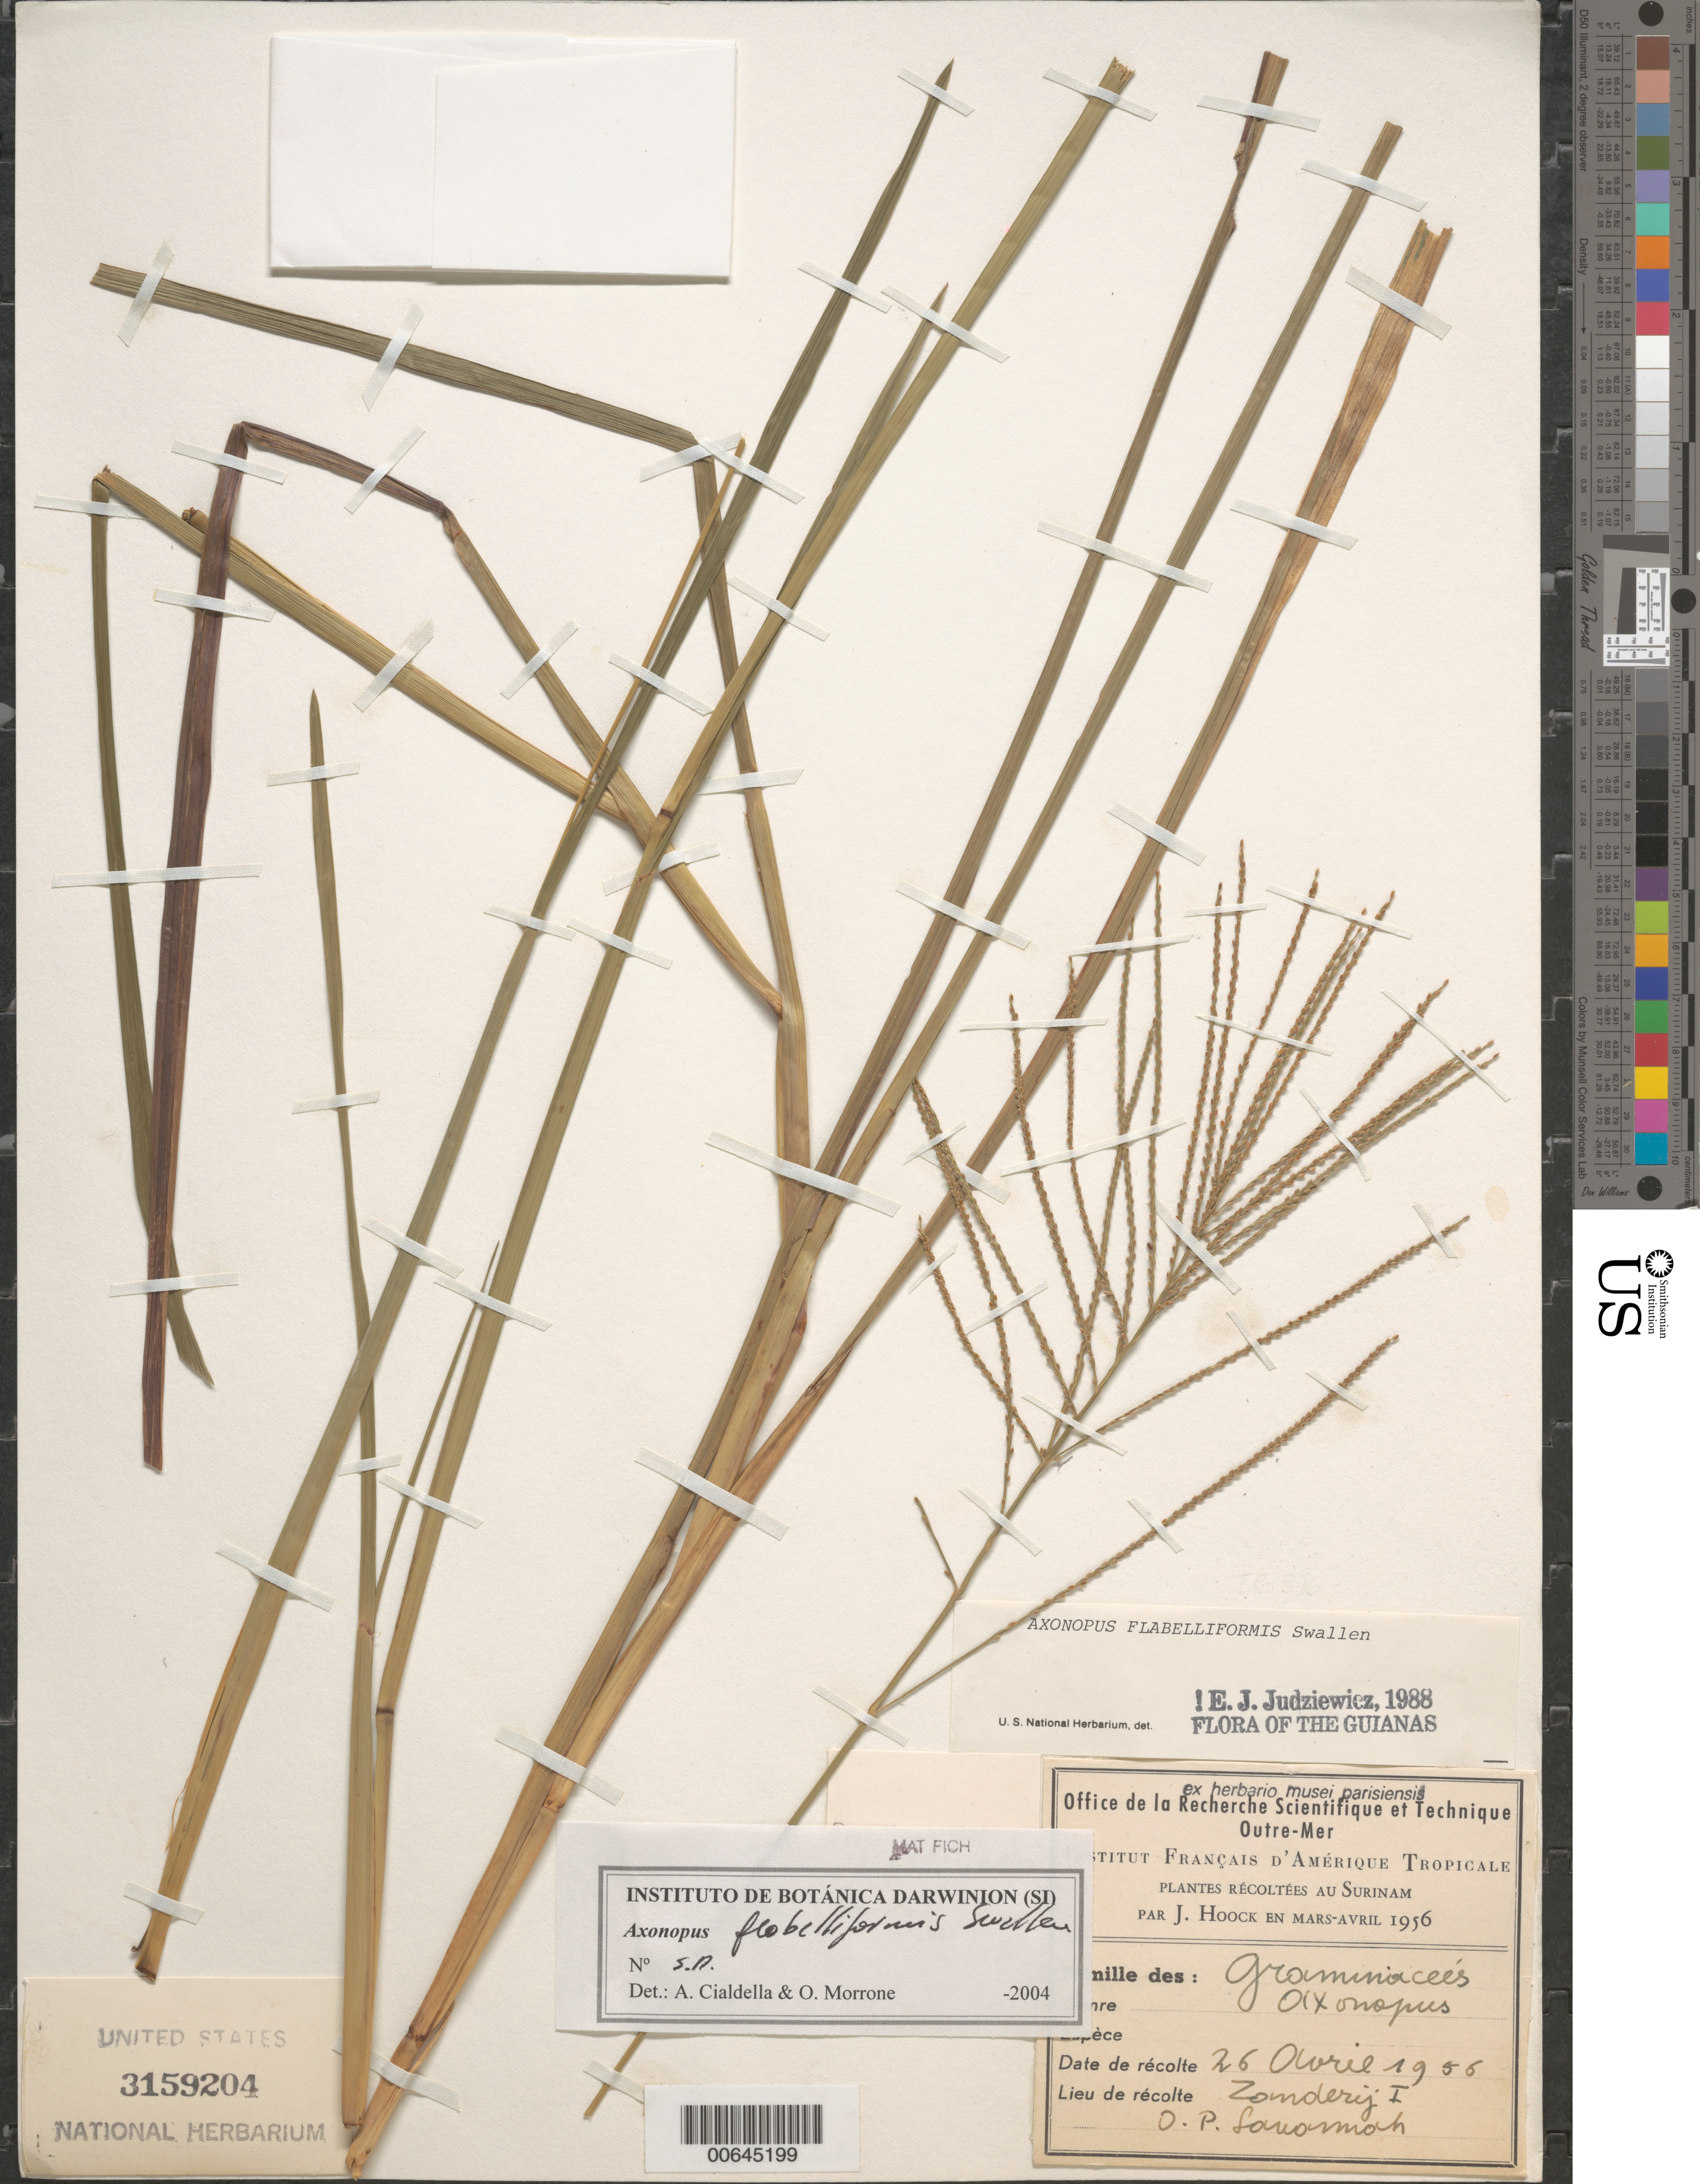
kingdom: Plantae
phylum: Tracheophyta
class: Liliopsida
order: Poales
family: Poaceae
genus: Axonopus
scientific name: Axonopus flabelliformis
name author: Swallen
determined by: Judziewicz, E. J.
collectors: J. Hoock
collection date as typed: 26-Apr-56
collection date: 1956-04-26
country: Suriname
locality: Zanderij I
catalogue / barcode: US 3159204